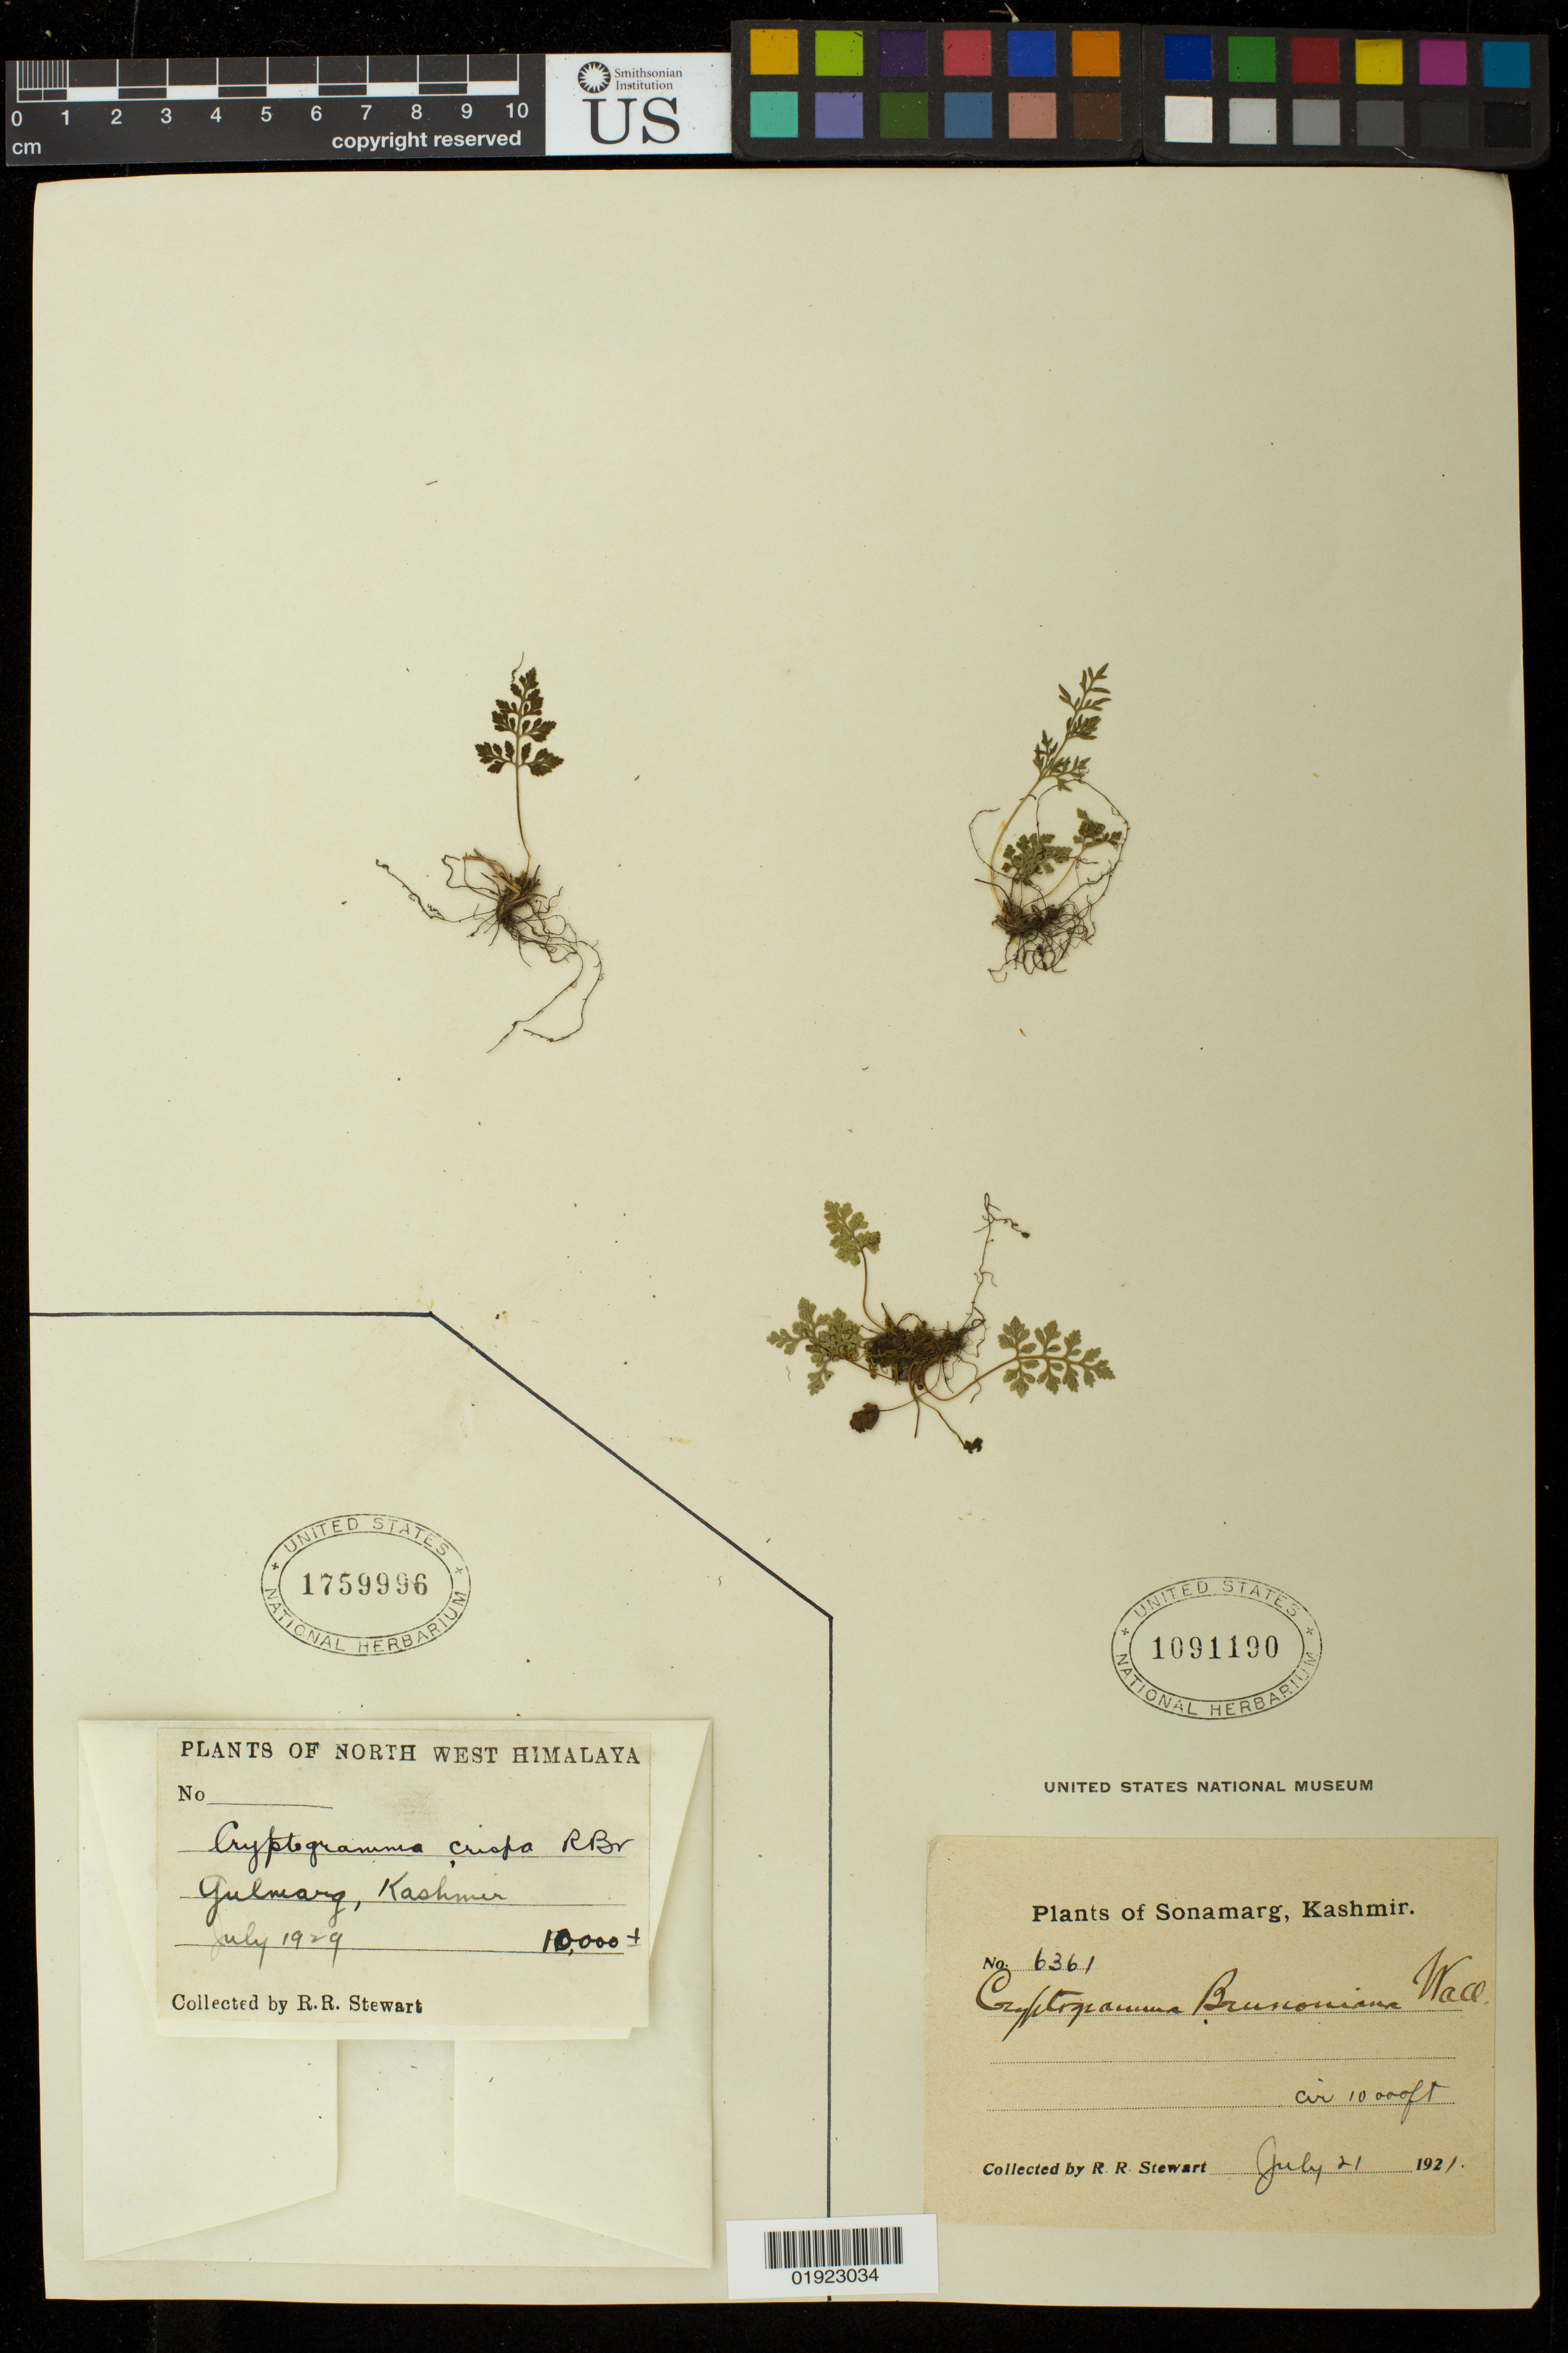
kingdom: Plantae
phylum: Tracheophyta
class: Polypodiopsida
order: Polypodiales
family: Pteridaceae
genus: Cryptogramma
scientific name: Cryptogramma crispa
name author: Fernald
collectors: R. R. Stewart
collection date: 1929-07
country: India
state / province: Jammu and Kashmir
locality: Gulmarg.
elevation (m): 3048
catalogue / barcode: US 1759996